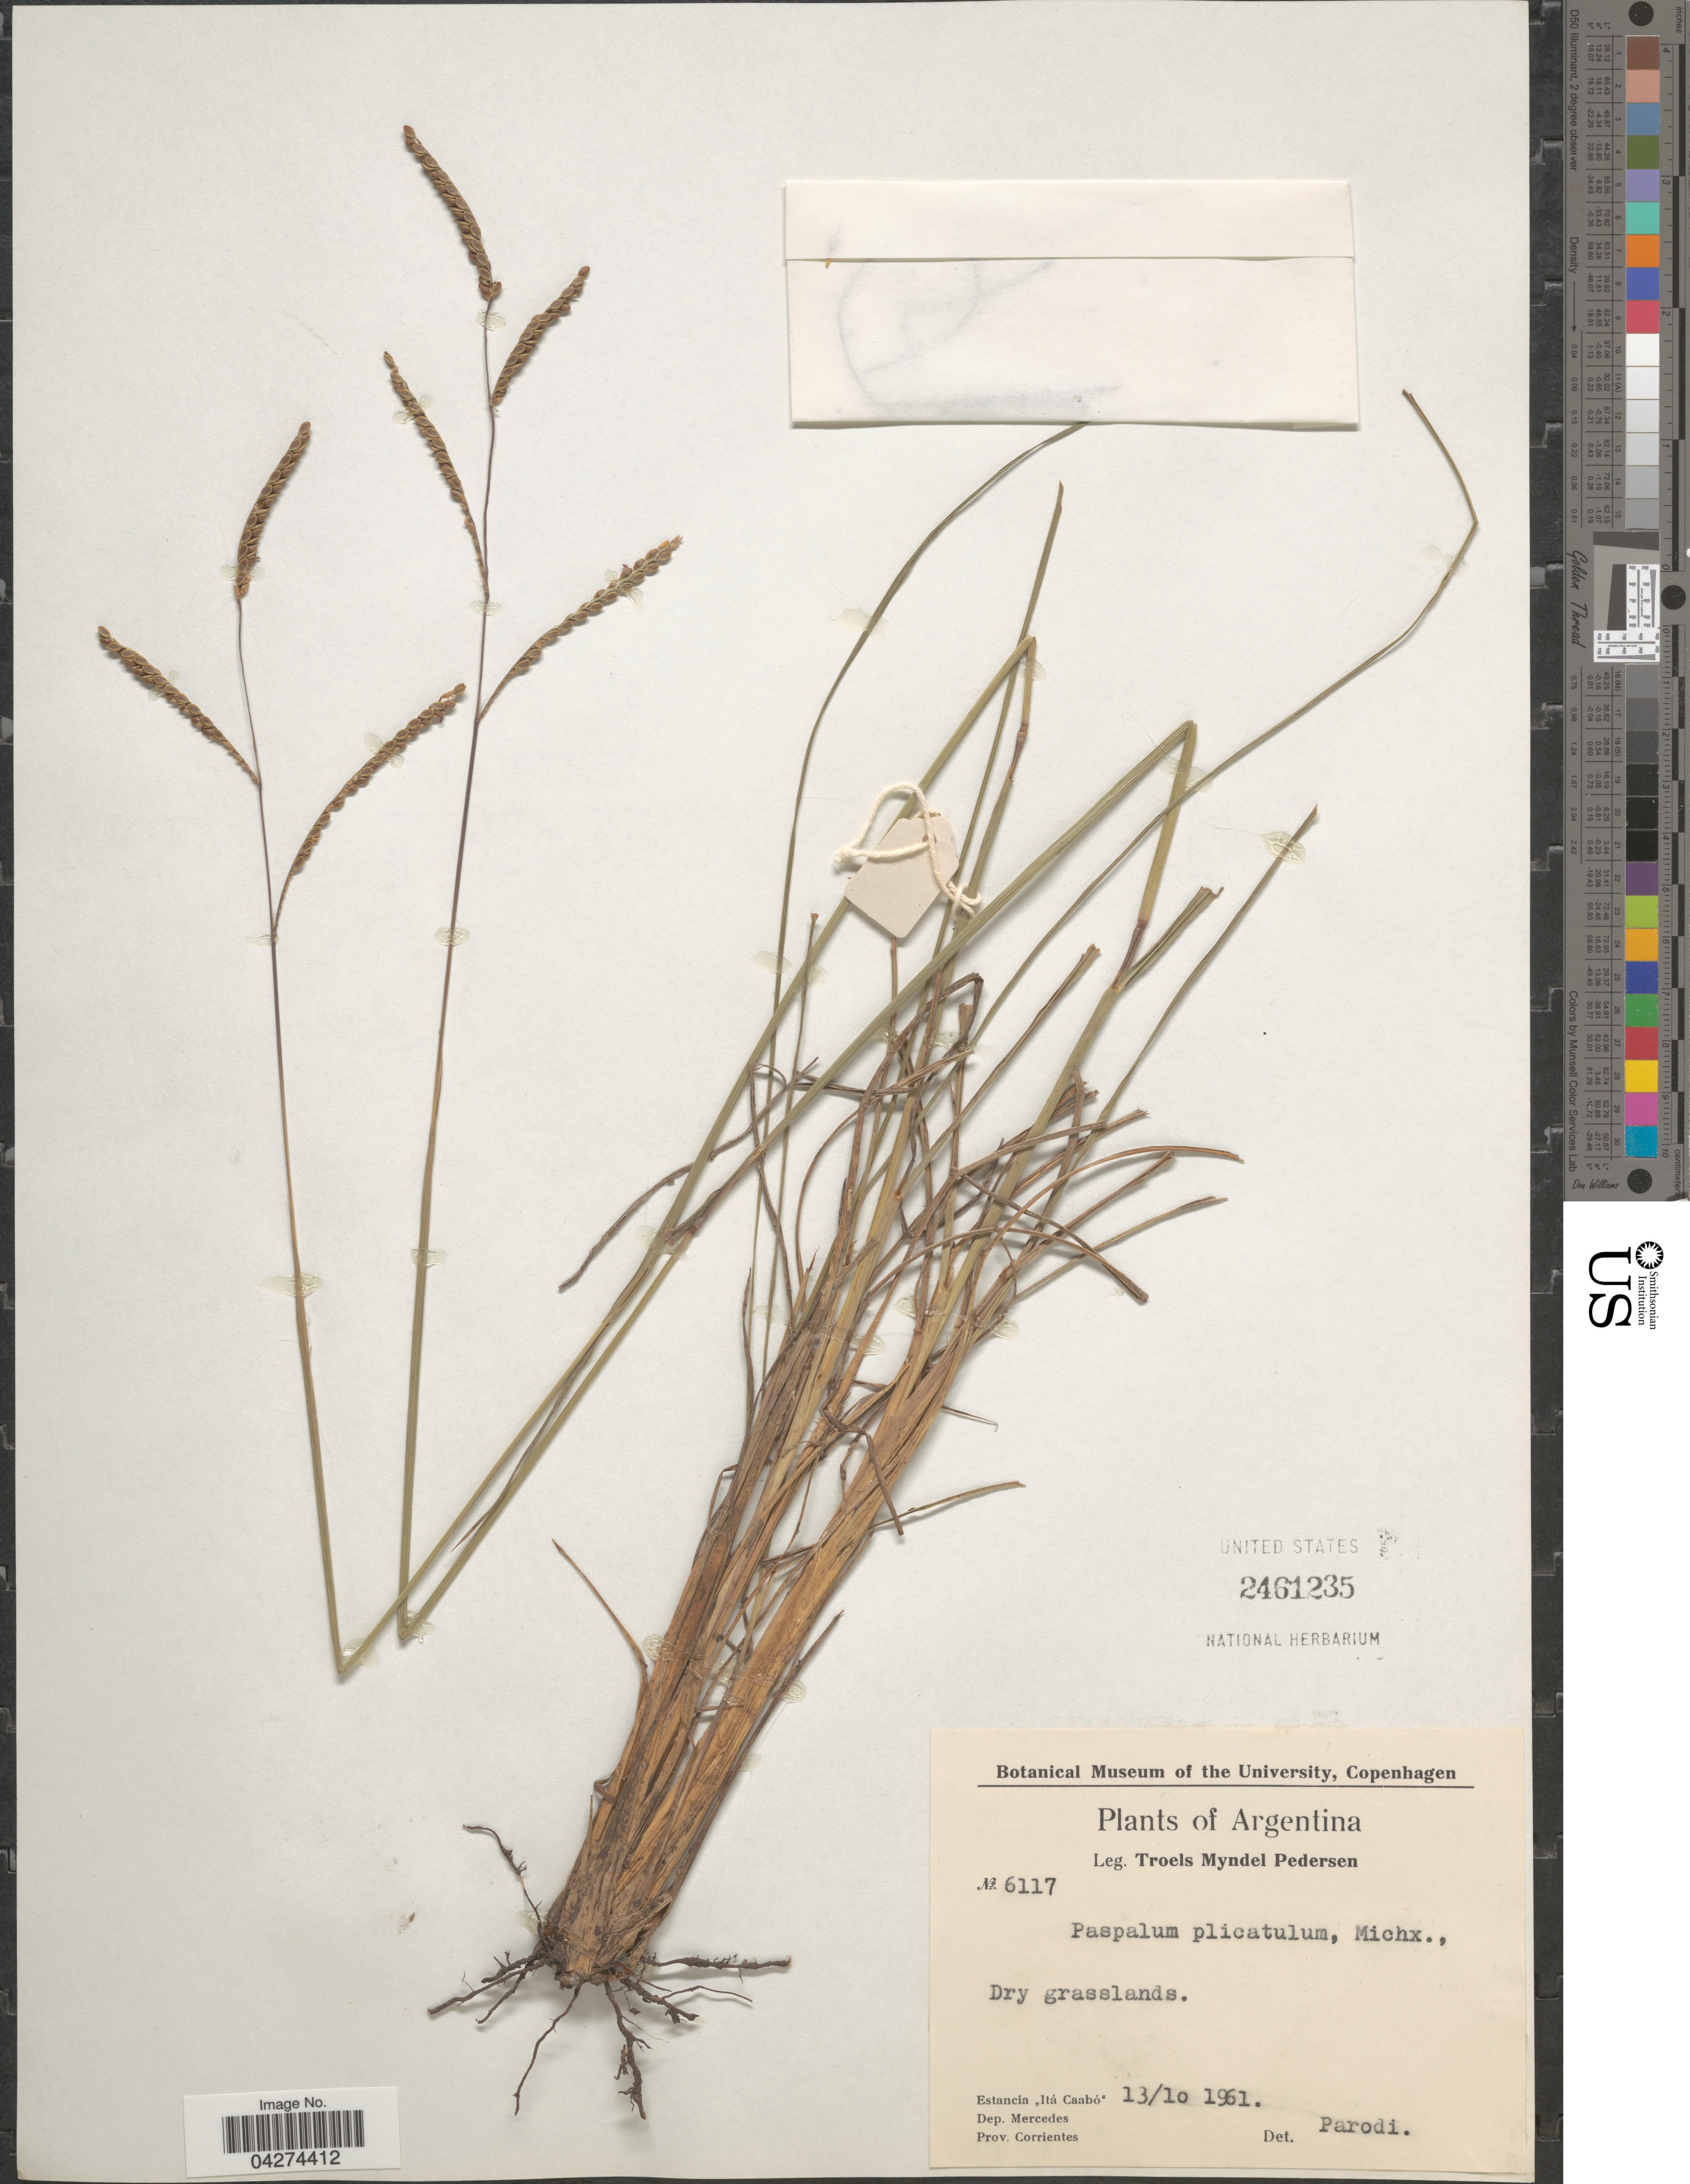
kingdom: Plantae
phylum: Tracheophyta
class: Liliopsida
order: Poales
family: Poaceae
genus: Paspalum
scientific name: Paspalum plicatulum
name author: Michx.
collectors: T. Pederson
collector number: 6117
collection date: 1961-10-13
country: Argentina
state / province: Corrientes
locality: Estancia "Itá Caabó". Dep. Mercedes.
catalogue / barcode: US 2461235